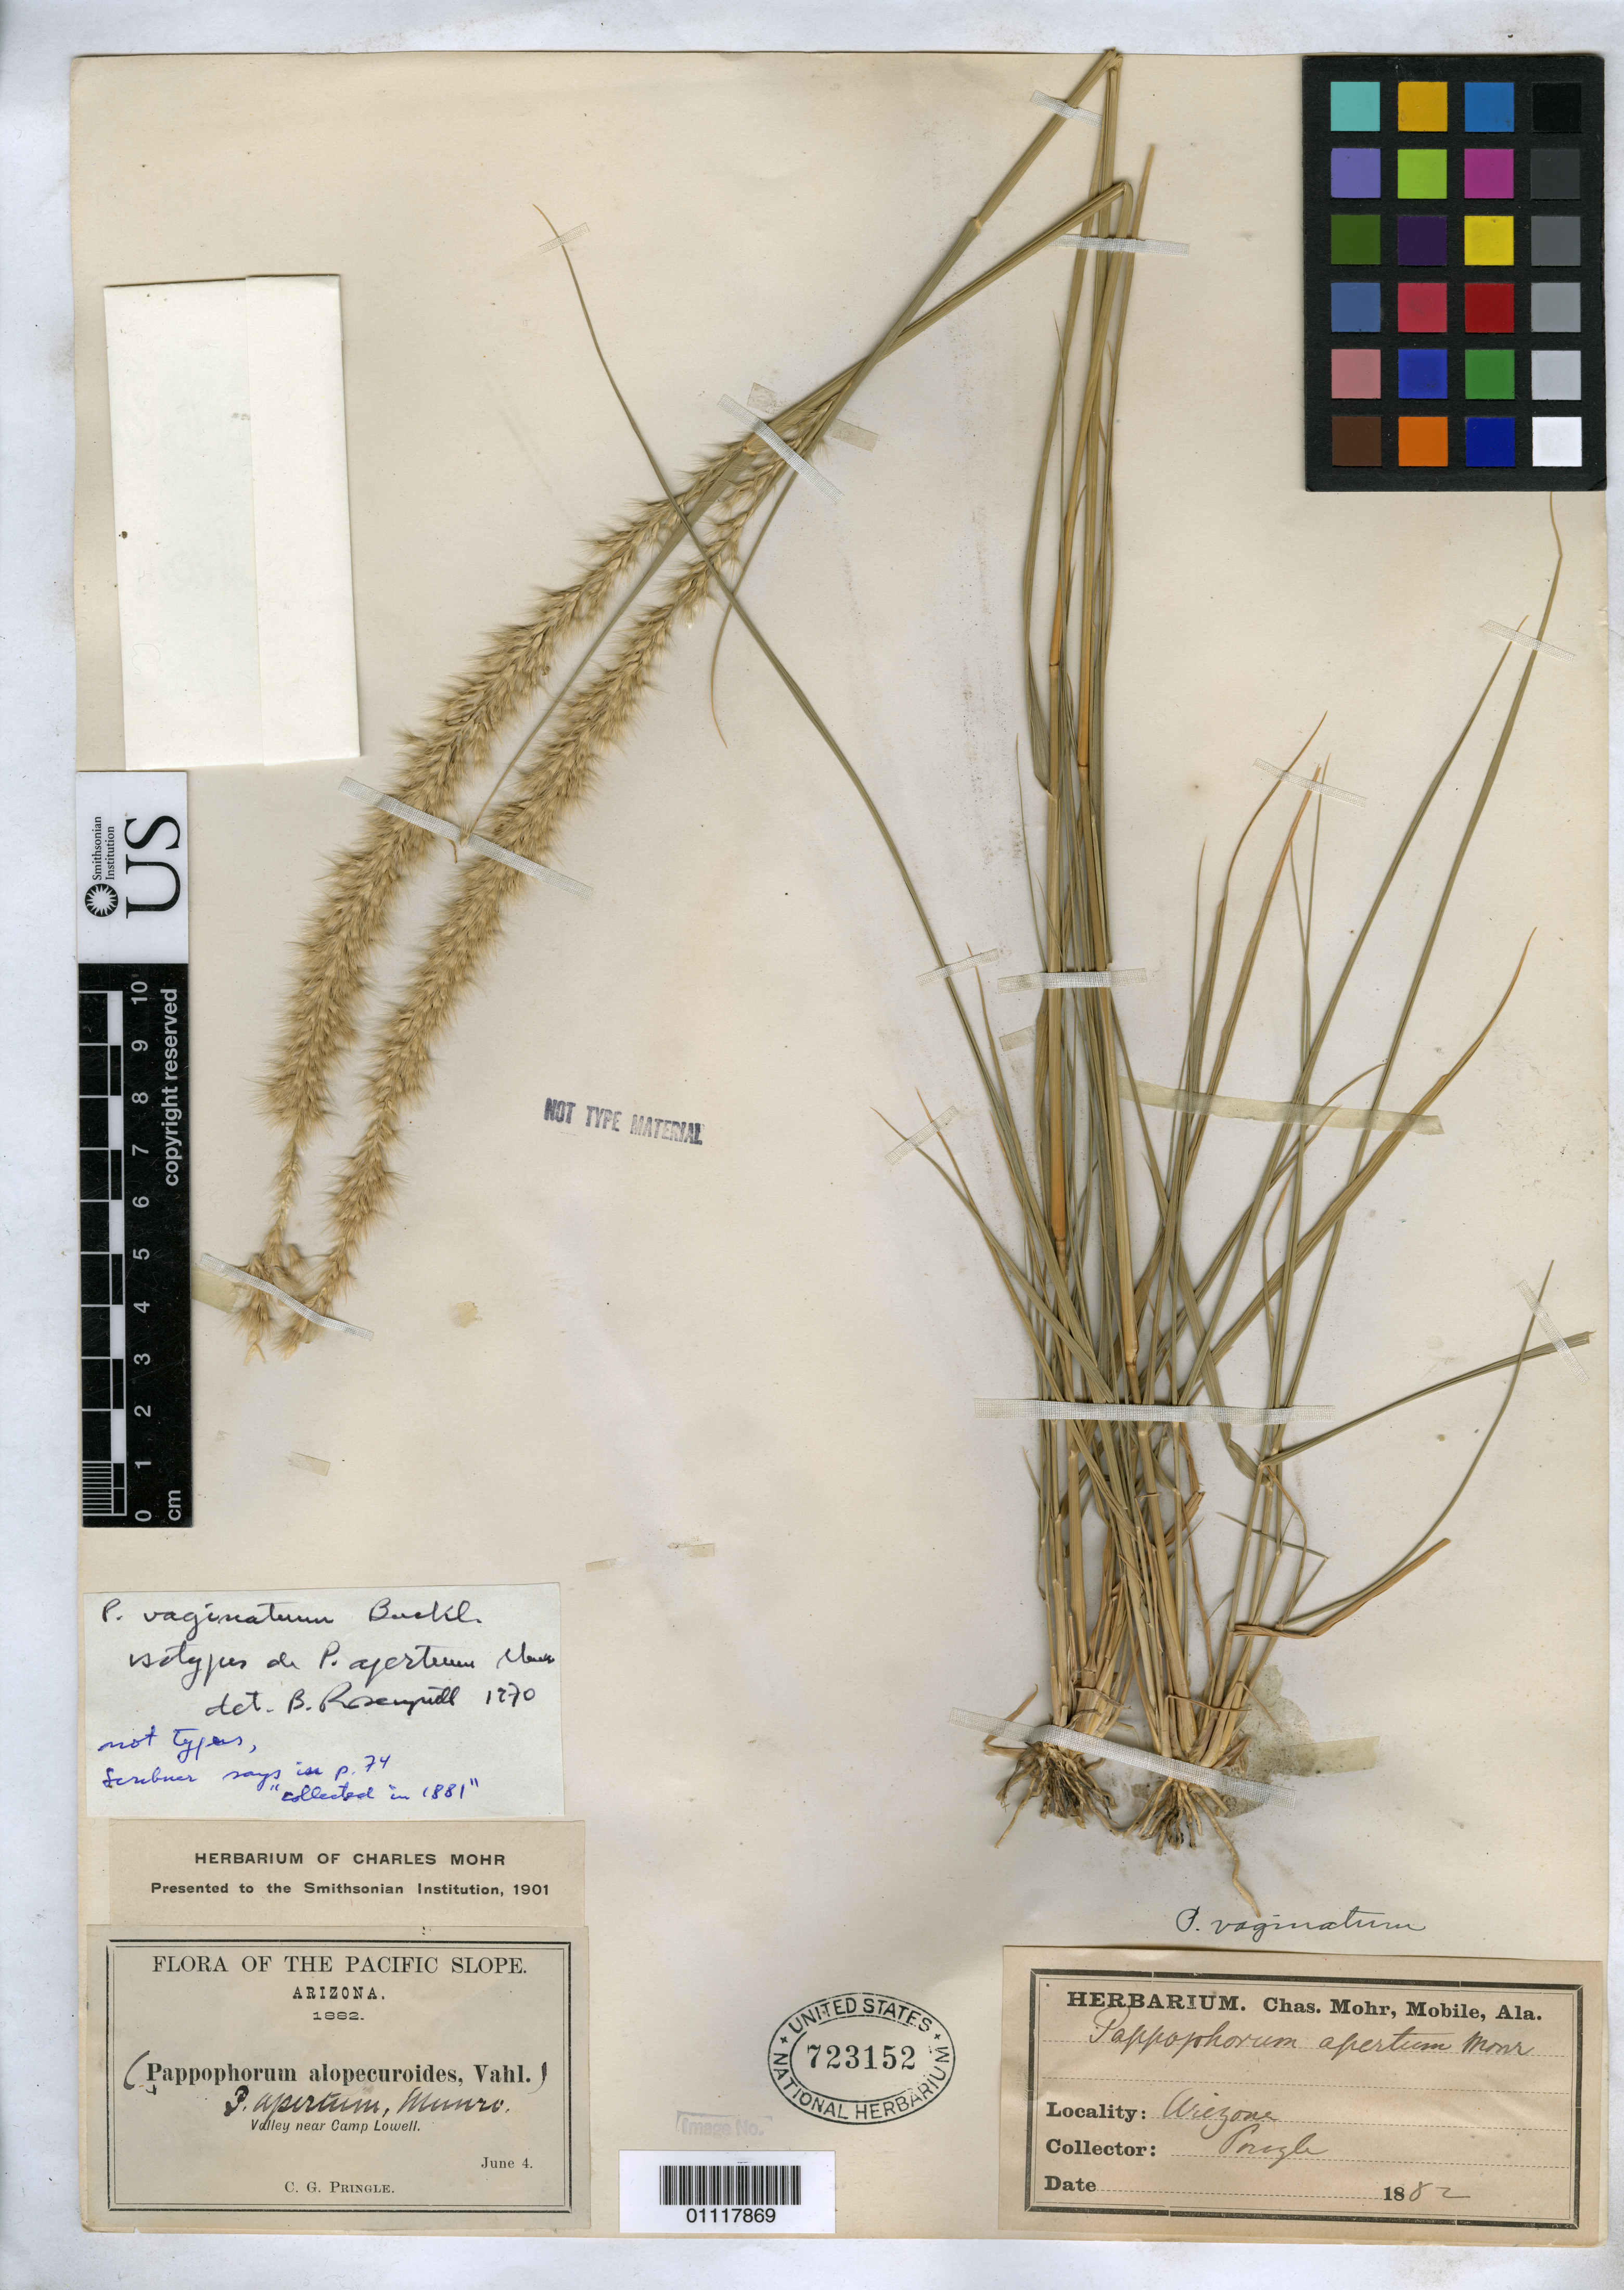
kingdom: Plantae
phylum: Tracheophyta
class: Liliopsida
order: Poales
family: Poaceae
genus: Pappophorum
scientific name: Pappophorum apertum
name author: Munro ex Scribn.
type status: Type Collection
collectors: C. G. Pringle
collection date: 1882-06-04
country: United States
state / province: Arizona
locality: Valley near Camp Lowell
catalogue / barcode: US 723152